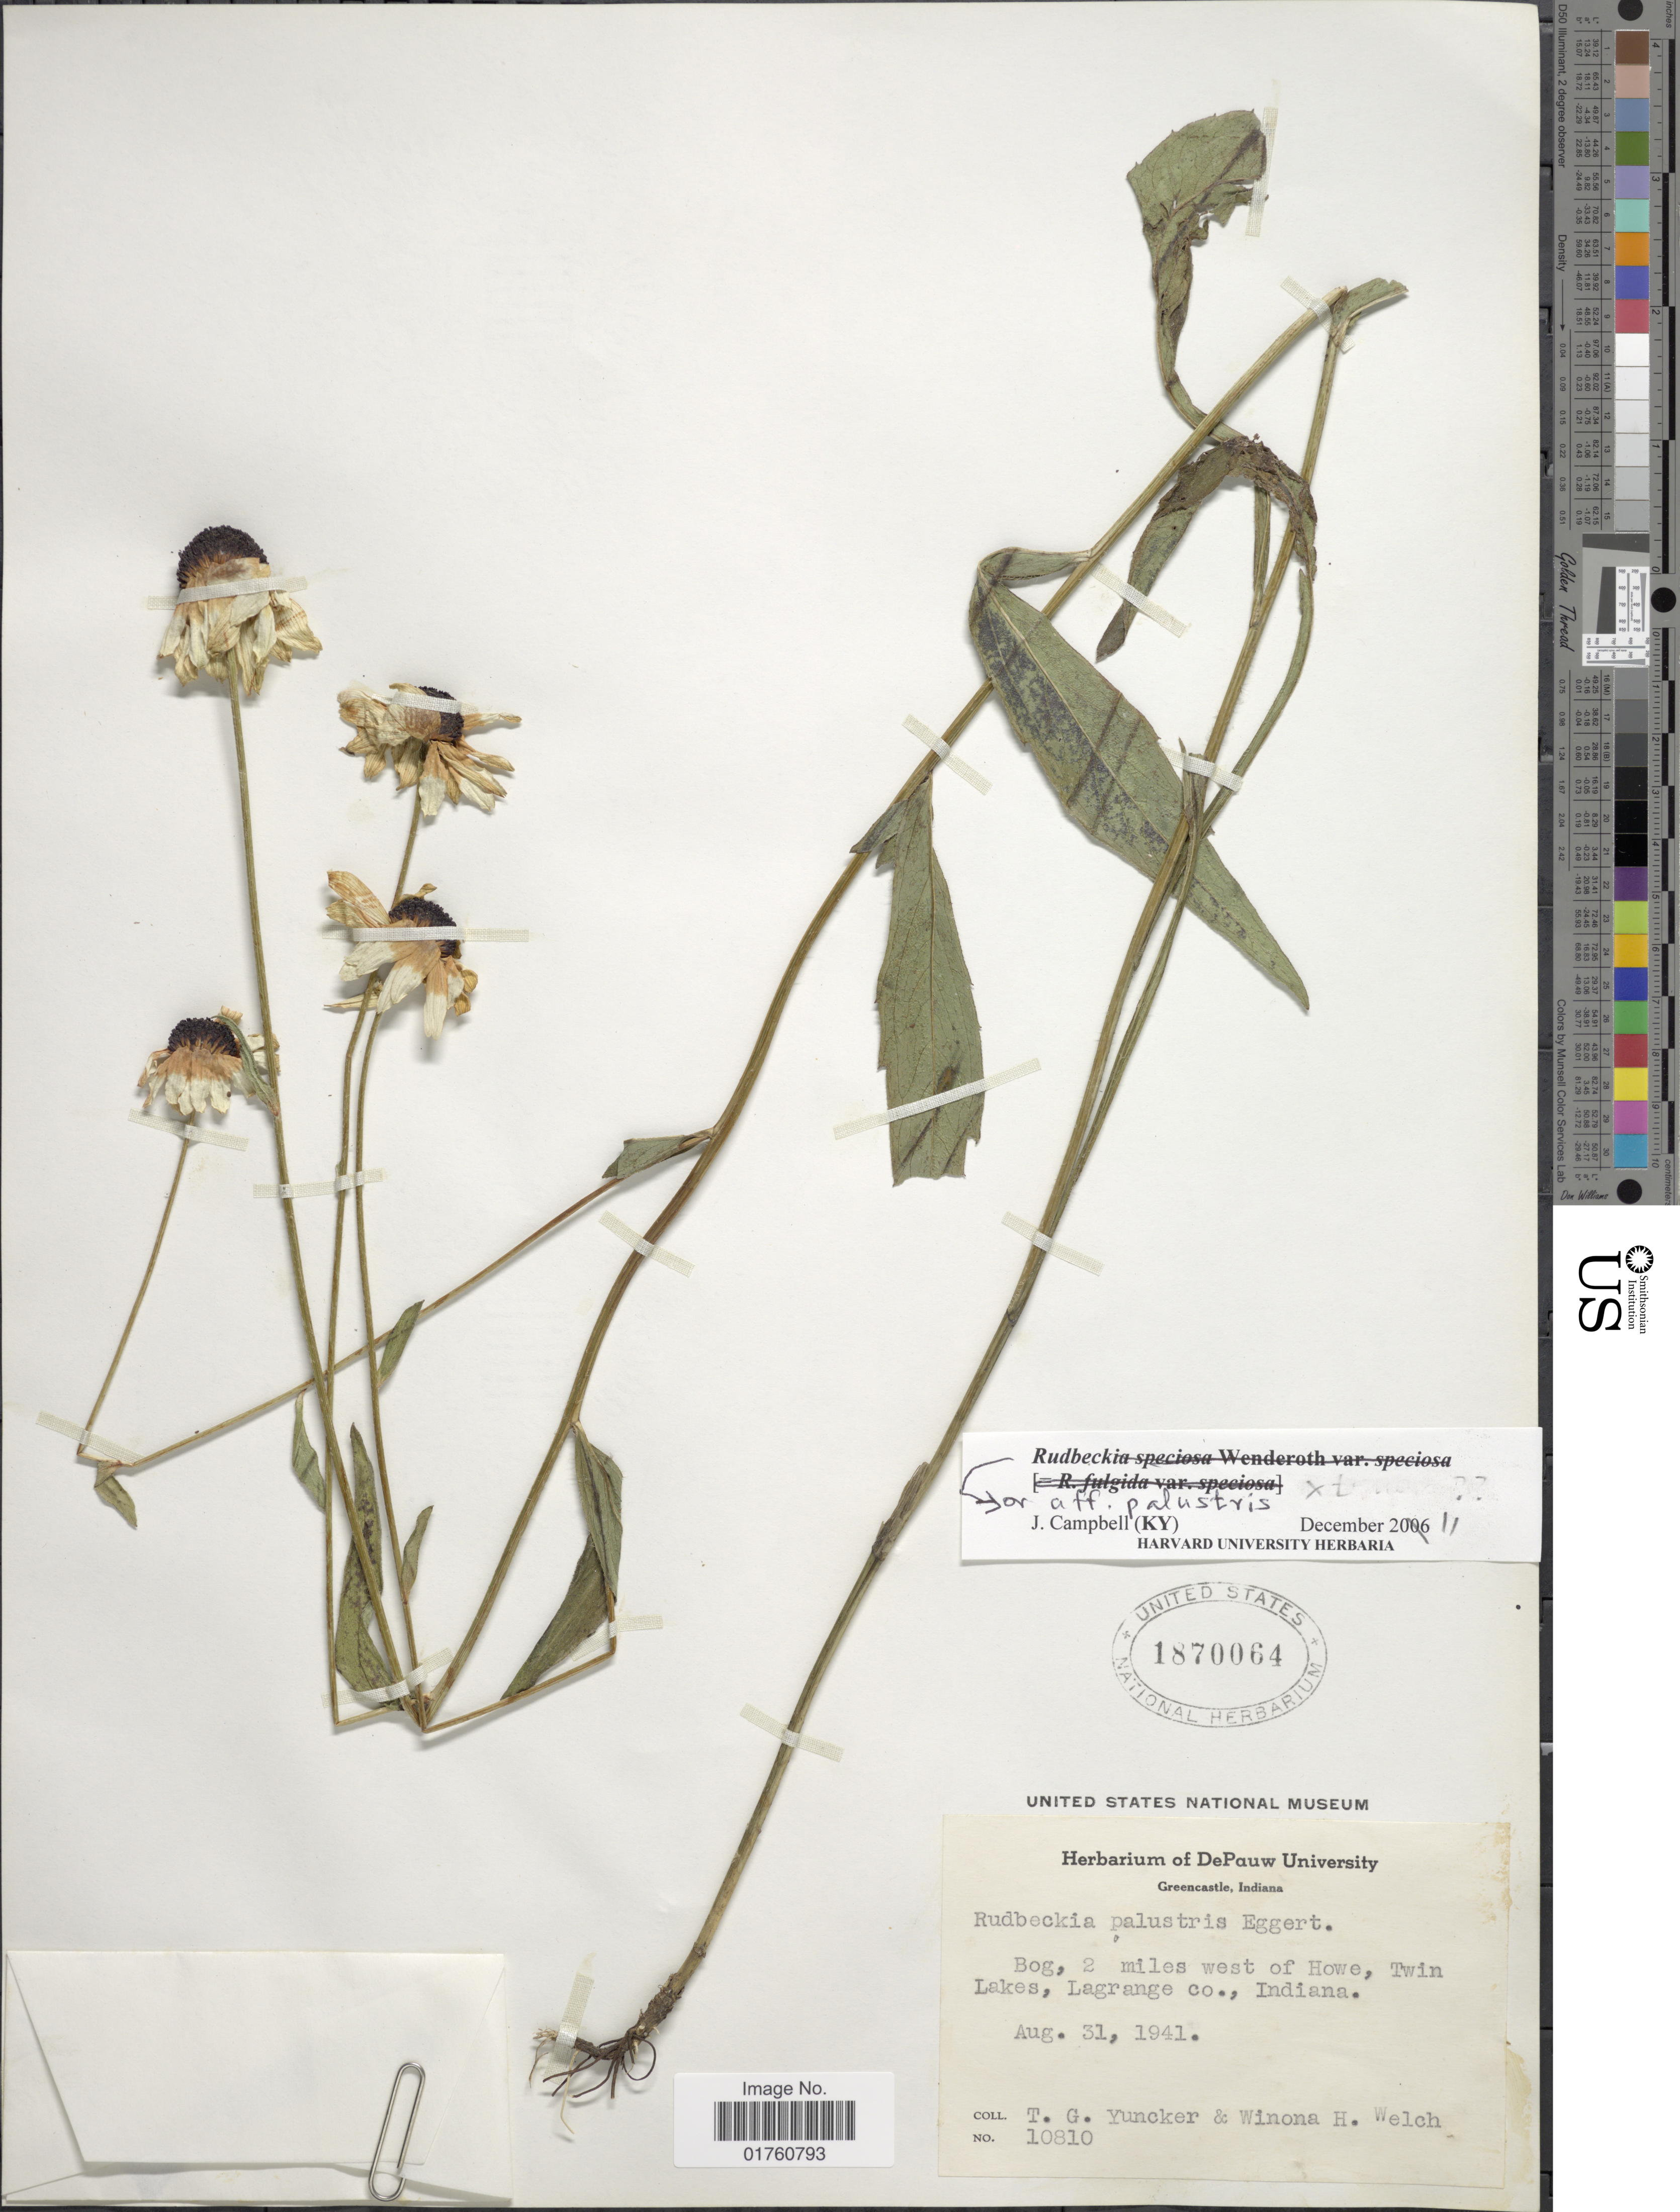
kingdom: Plantae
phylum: Tracheophyta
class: Magnoliopsida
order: Asterales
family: Asteraceae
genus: Rudbeckia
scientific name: Rudbeckia fulgida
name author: Aiton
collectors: T. G. Yuncker & W. H. Welch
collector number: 10810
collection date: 1941-08-31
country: United States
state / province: Indiana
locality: Bog, 2 miles west of Howe, twin Lakes, Lagrange co.,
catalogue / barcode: US 1870064